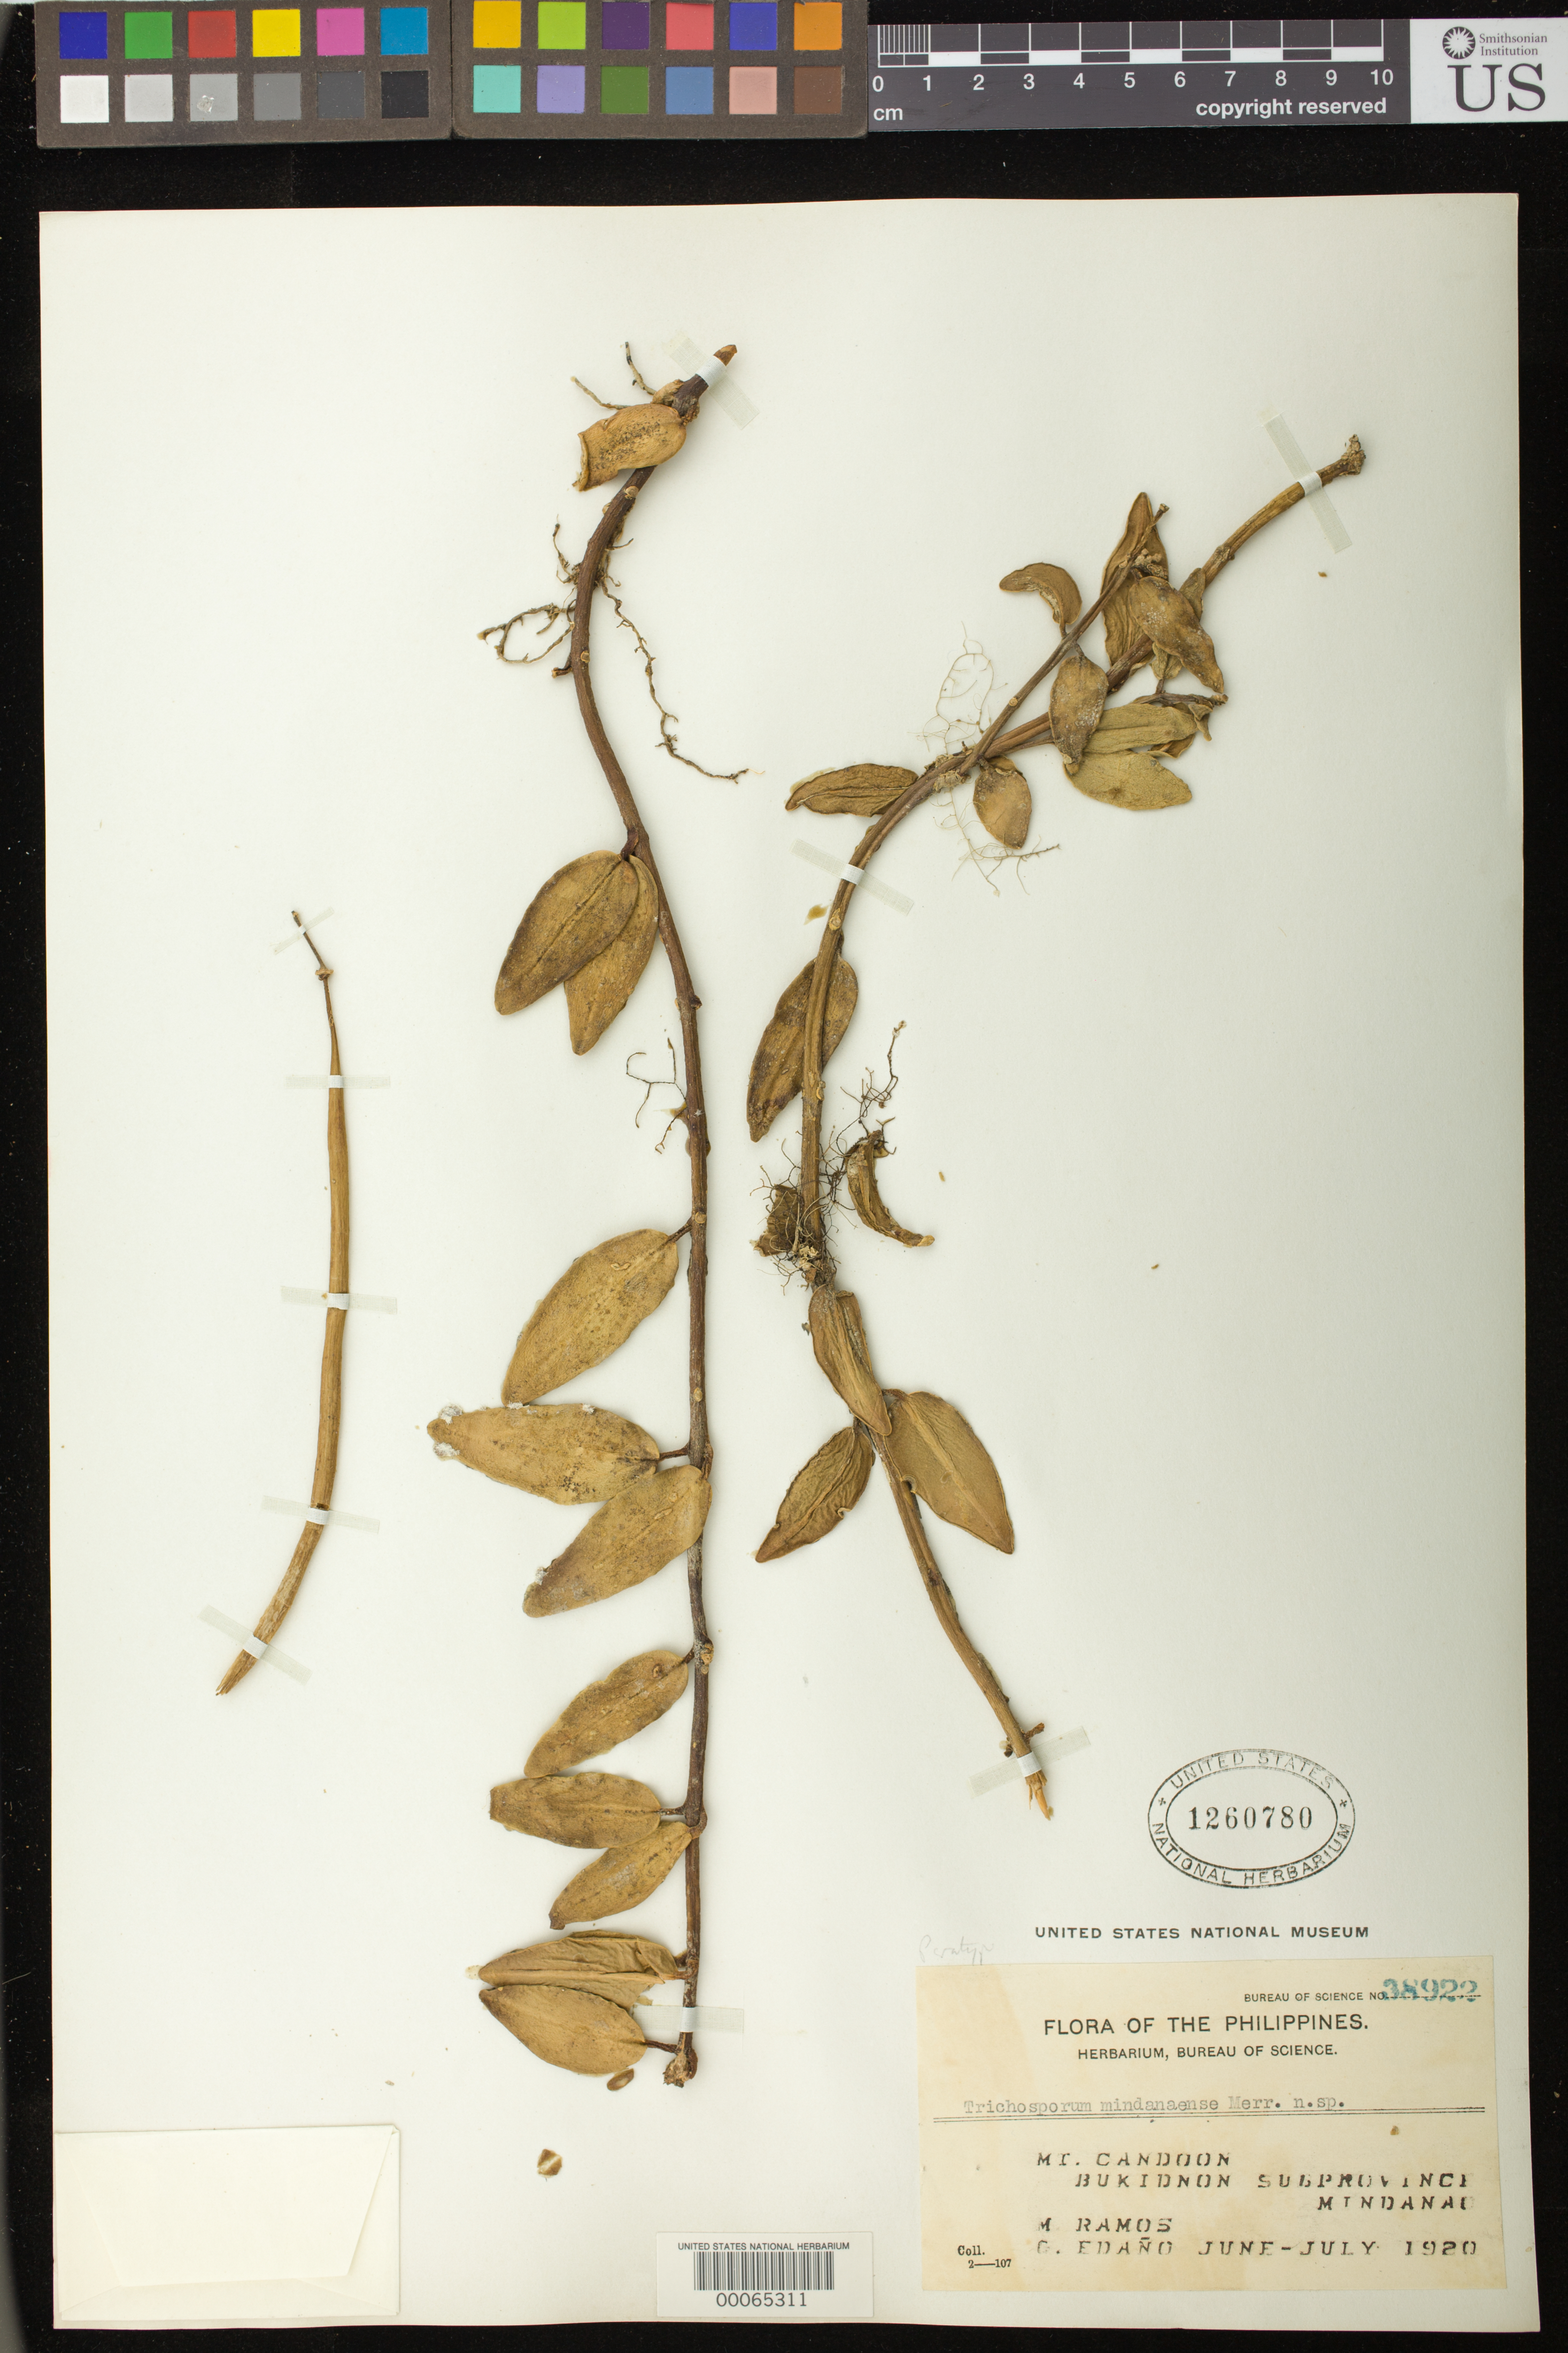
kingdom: Plantae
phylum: Tracheophyta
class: Magnoliopsida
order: Lamiales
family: Gesneriaceae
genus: Trichosporum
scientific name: Trichosporum mindanaense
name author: Merr.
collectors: M. Ramos & G. Edaño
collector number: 38922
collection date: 1920-06/1920-07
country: Philippines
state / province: Northern Mindanao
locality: Mt. Candoon, Bukidnon Subprovince, Mindanao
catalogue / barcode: US 1260780